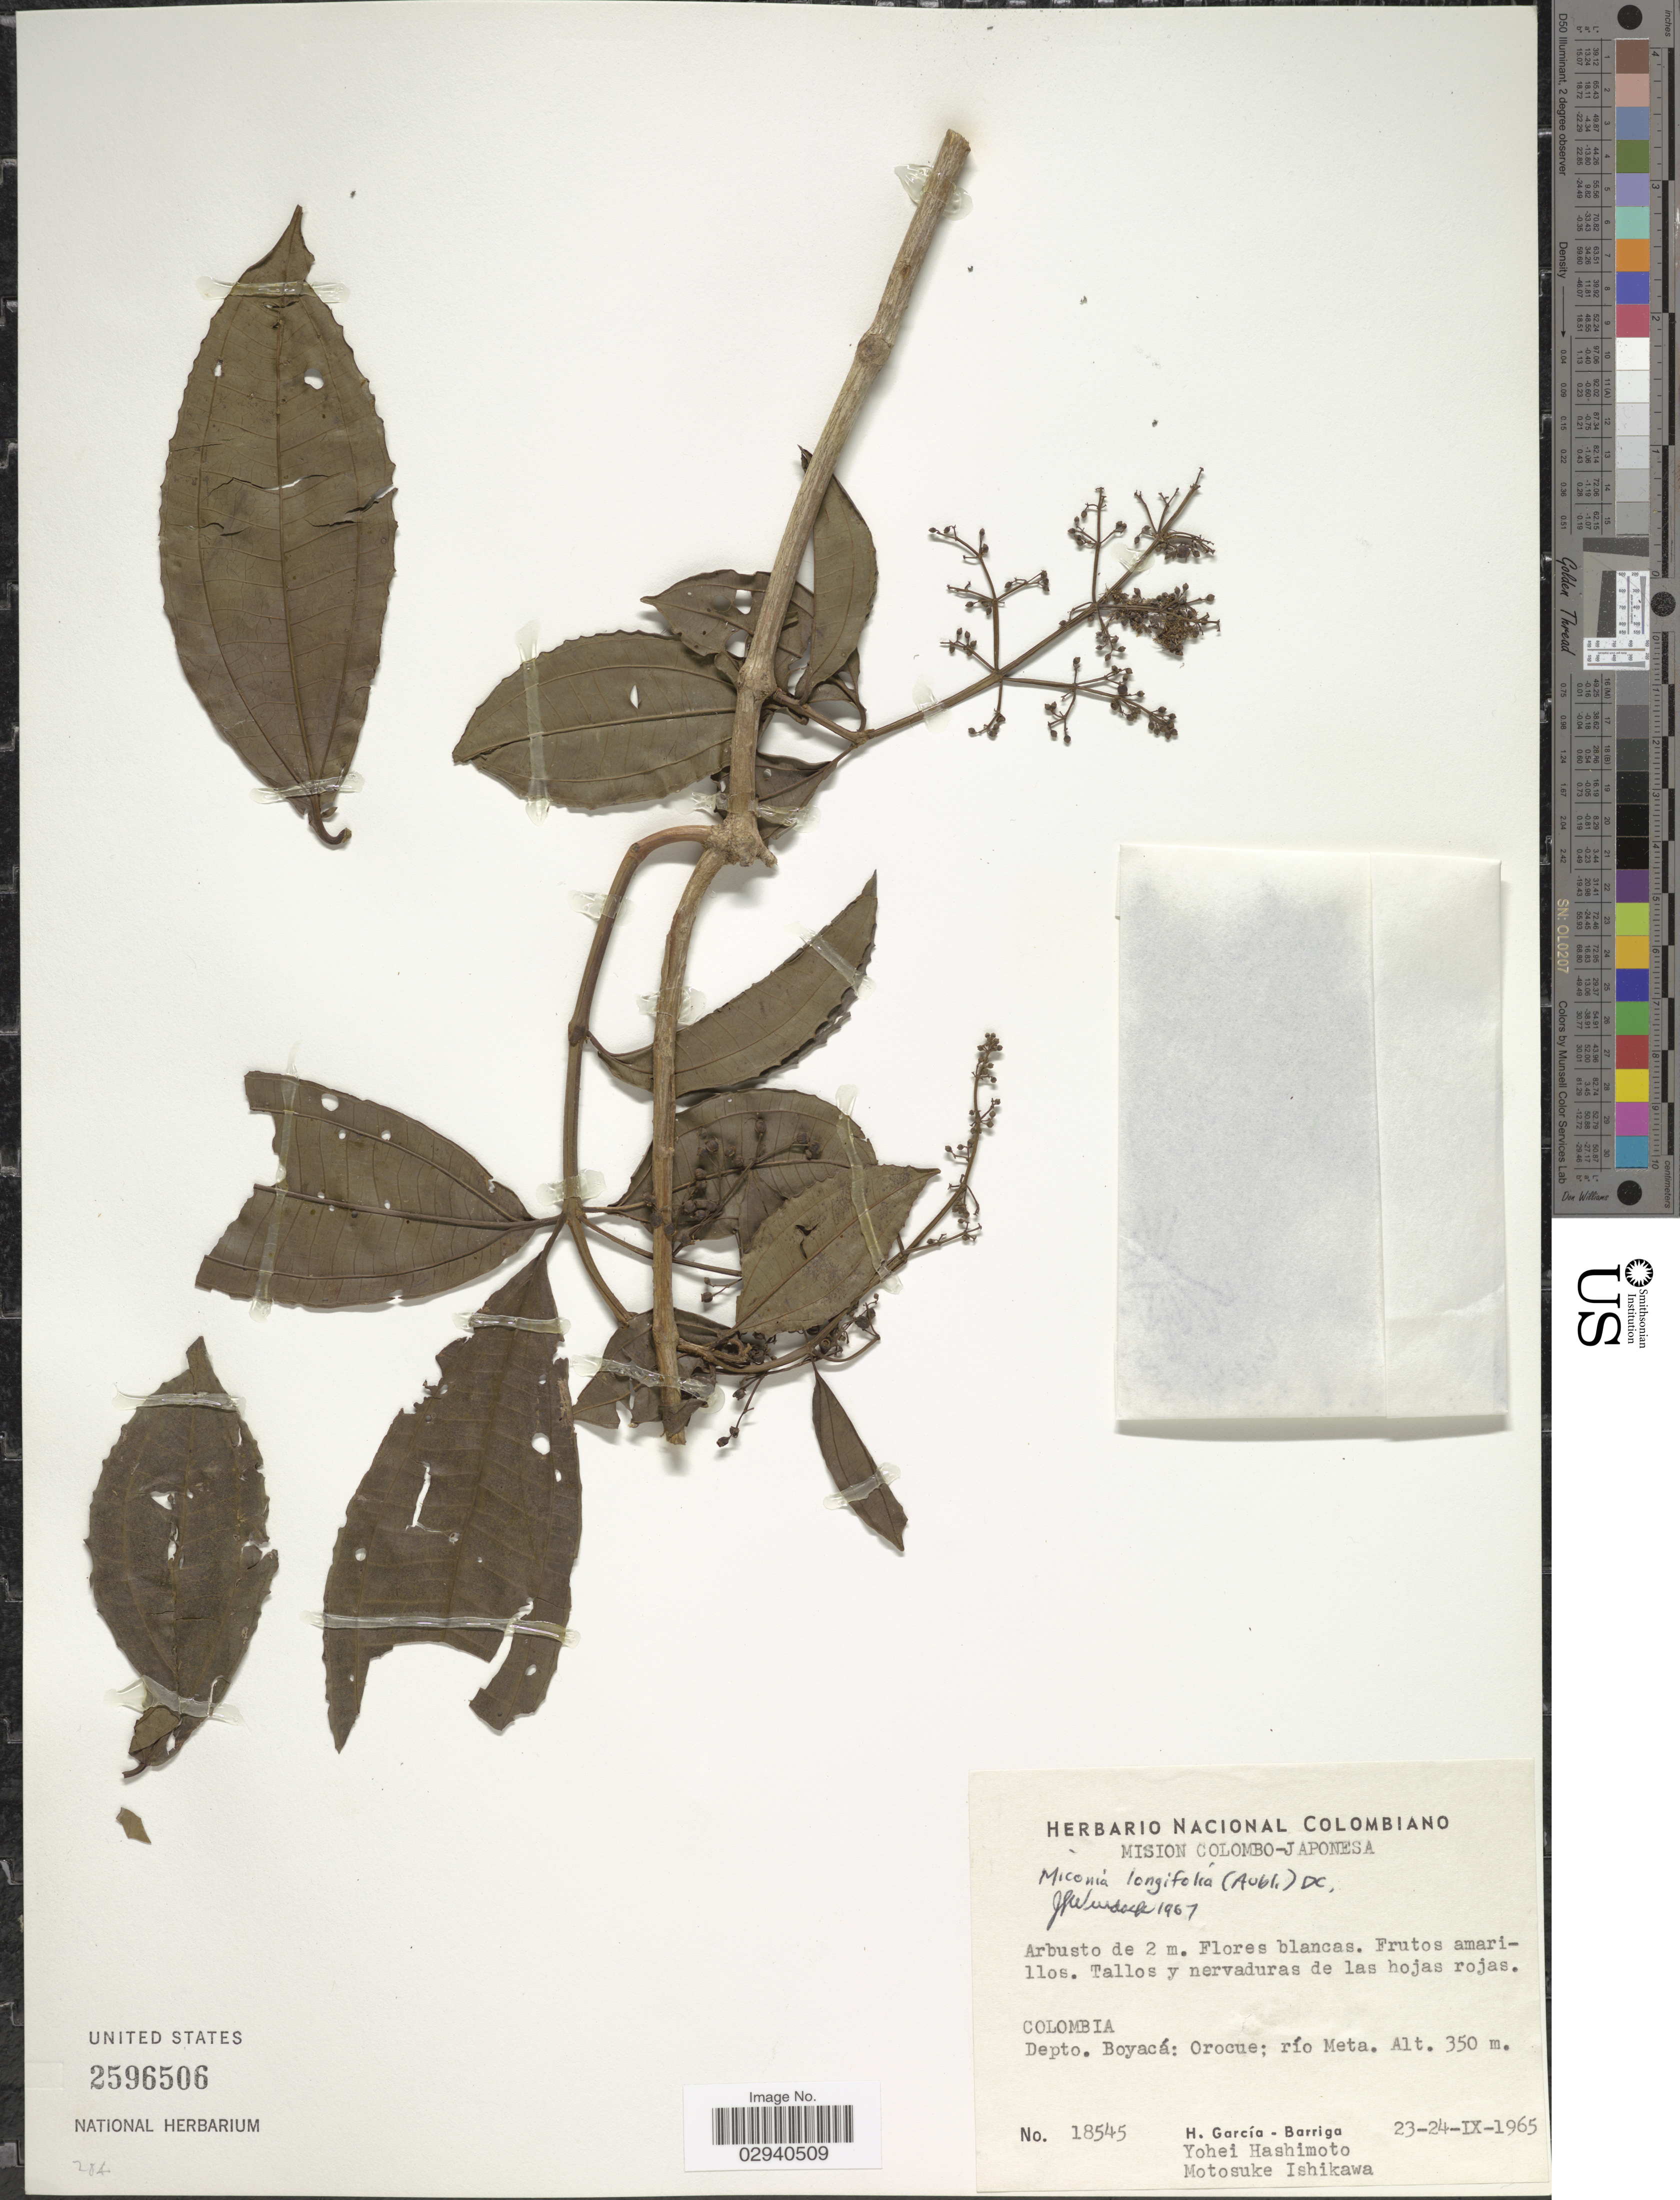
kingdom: Plantae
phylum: Tracheophyta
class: Magnoliopsida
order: Myrtales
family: Melastomataceae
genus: Miconia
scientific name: Miconia longifolia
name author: (Aubl.) DC.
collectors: H. García Barriga, Y. Hashimoto & M. Ishikawa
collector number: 18545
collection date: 1965-09-23/1965-09-24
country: Colombia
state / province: Boyacá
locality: Depto. Boyacá: Orocue; río Meta.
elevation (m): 350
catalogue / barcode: US 2596506